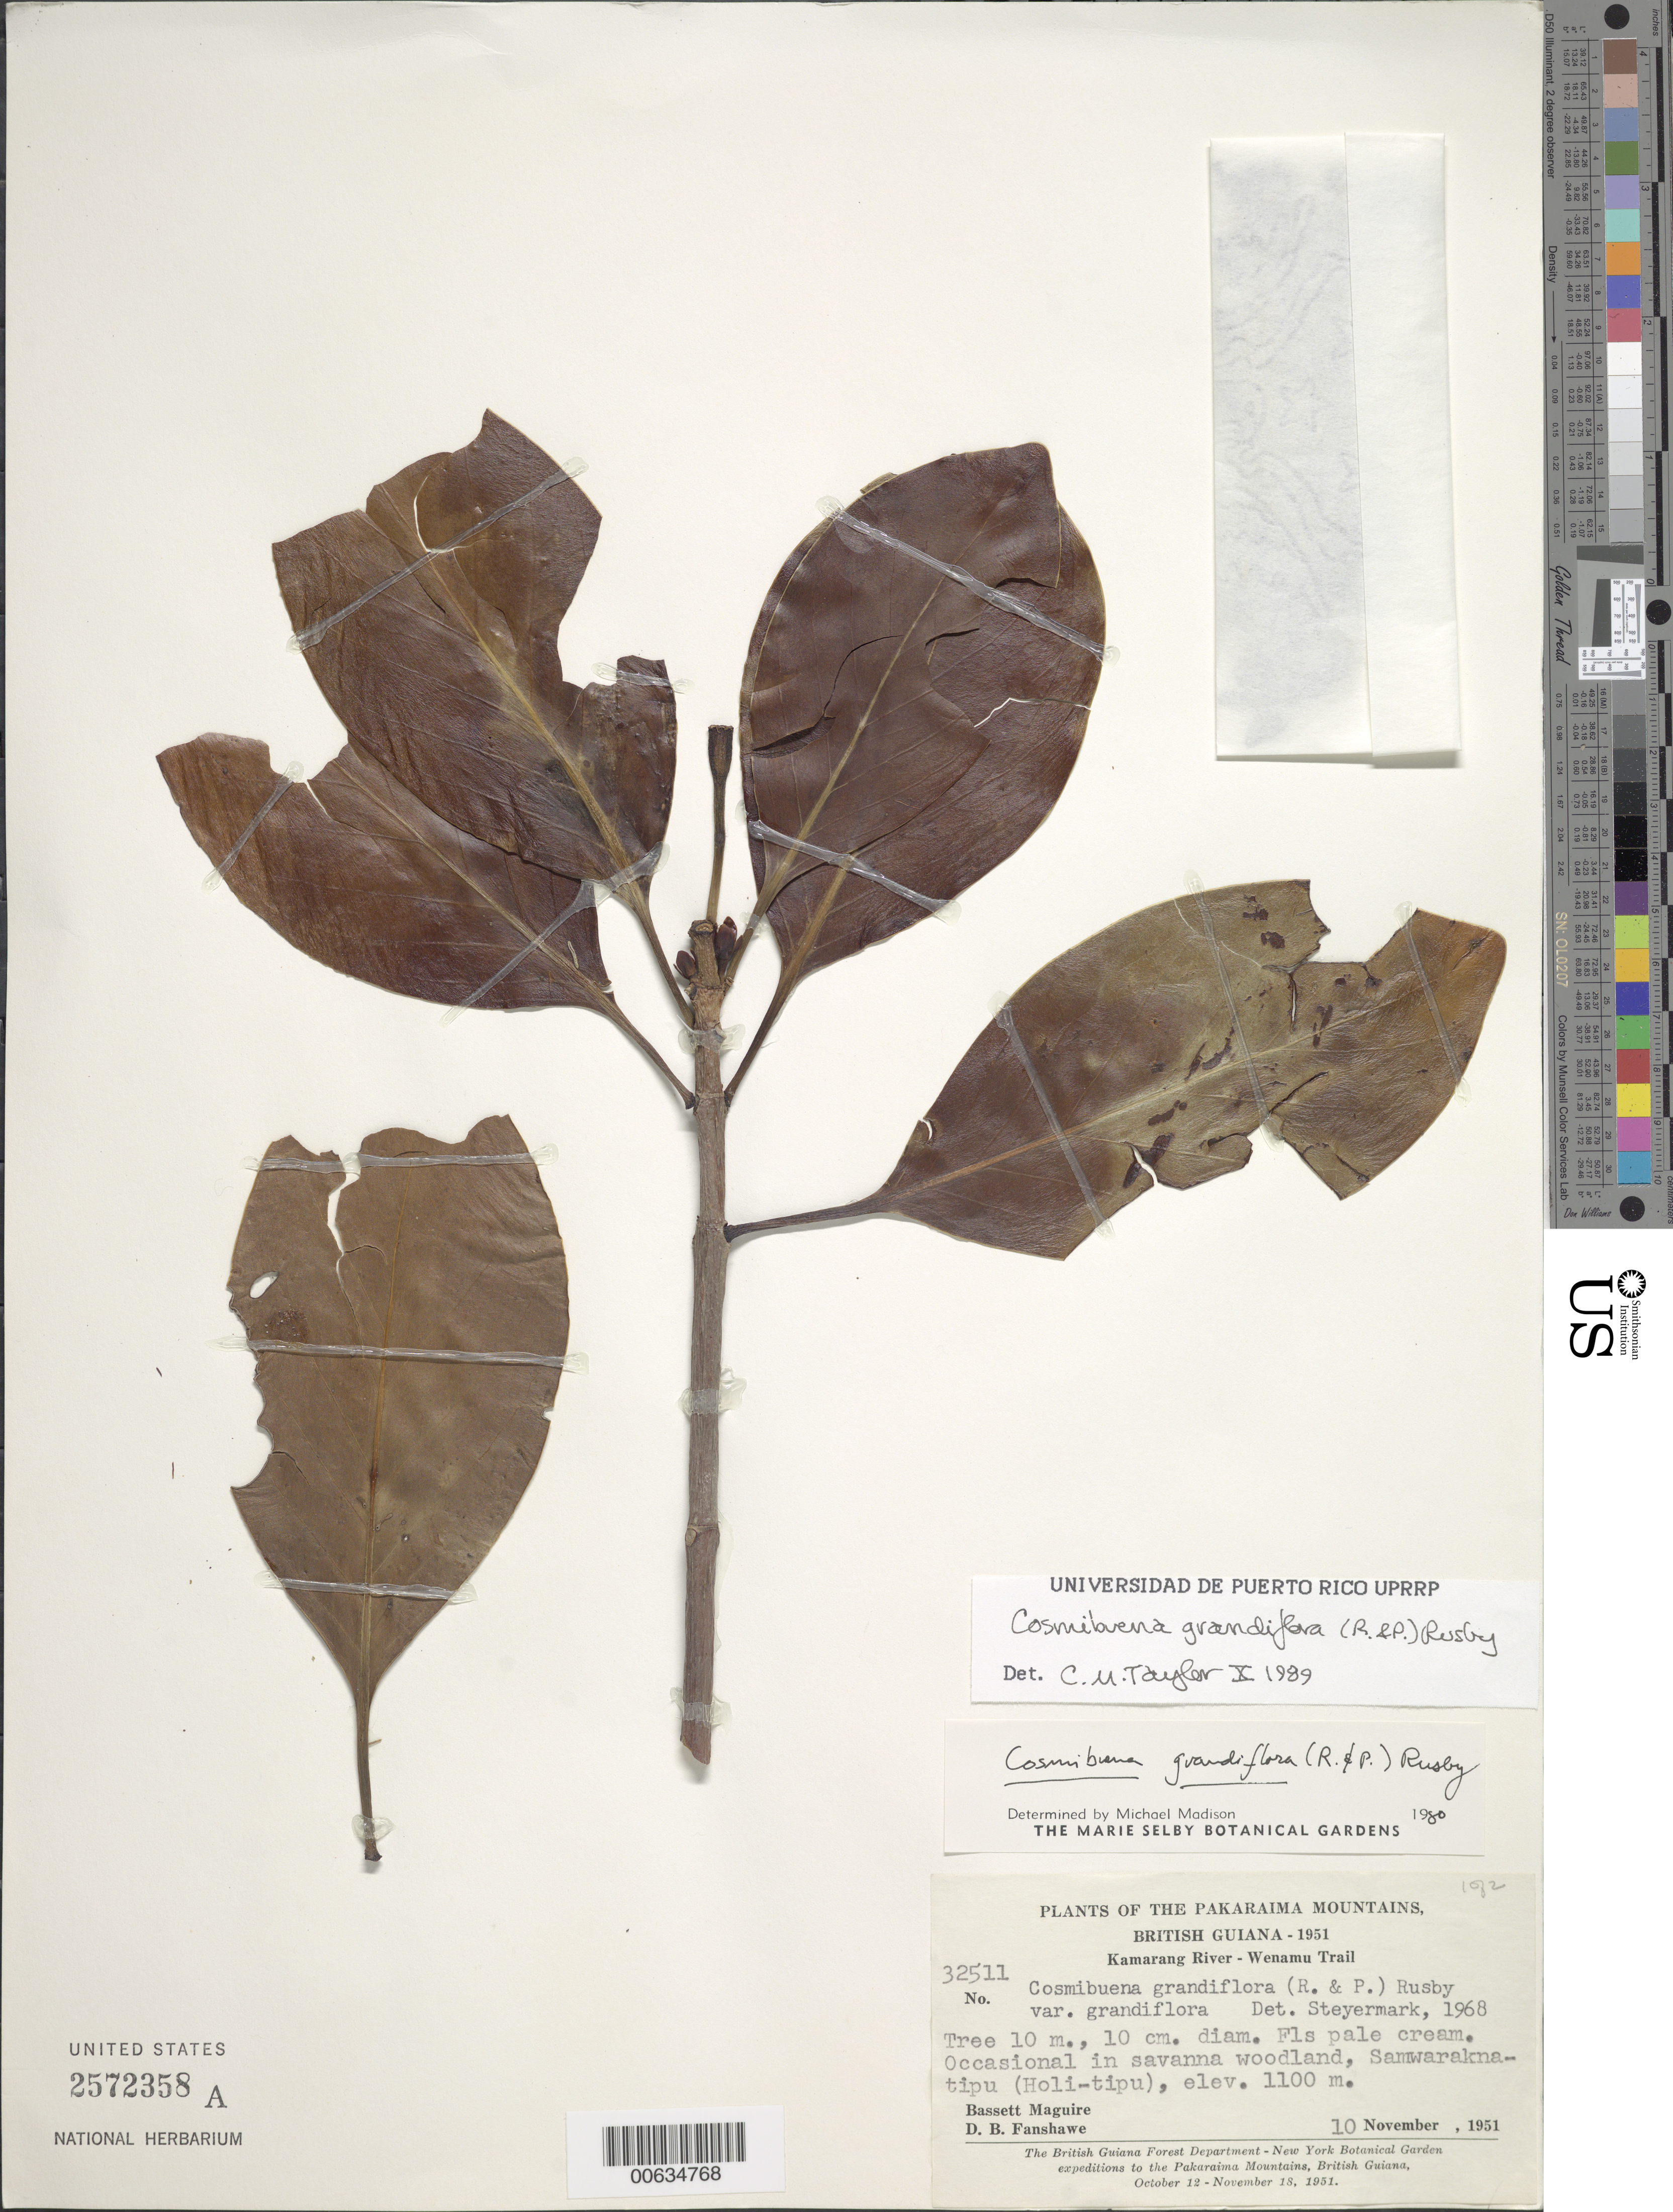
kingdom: Plantae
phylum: Tracheophyta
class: Magnoliopsida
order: Gentianales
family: Rubiaceae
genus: Cosmibuena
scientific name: Cosmibuena grandiflora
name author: (Rose & Pav.) Rusby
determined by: Taylor, Charlotte M.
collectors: B. Maguire & D. B. Fanshawe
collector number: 32511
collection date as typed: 10-Nov-51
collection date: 1951-11-10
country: Guyana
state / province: Cuyuni-Mazaruni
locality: Samwarakna-tipu (Holi-tipu), Kamarang River - Wenamu Trail, Pakaraima Mts.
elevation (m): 1100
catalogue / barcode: US 2572358A